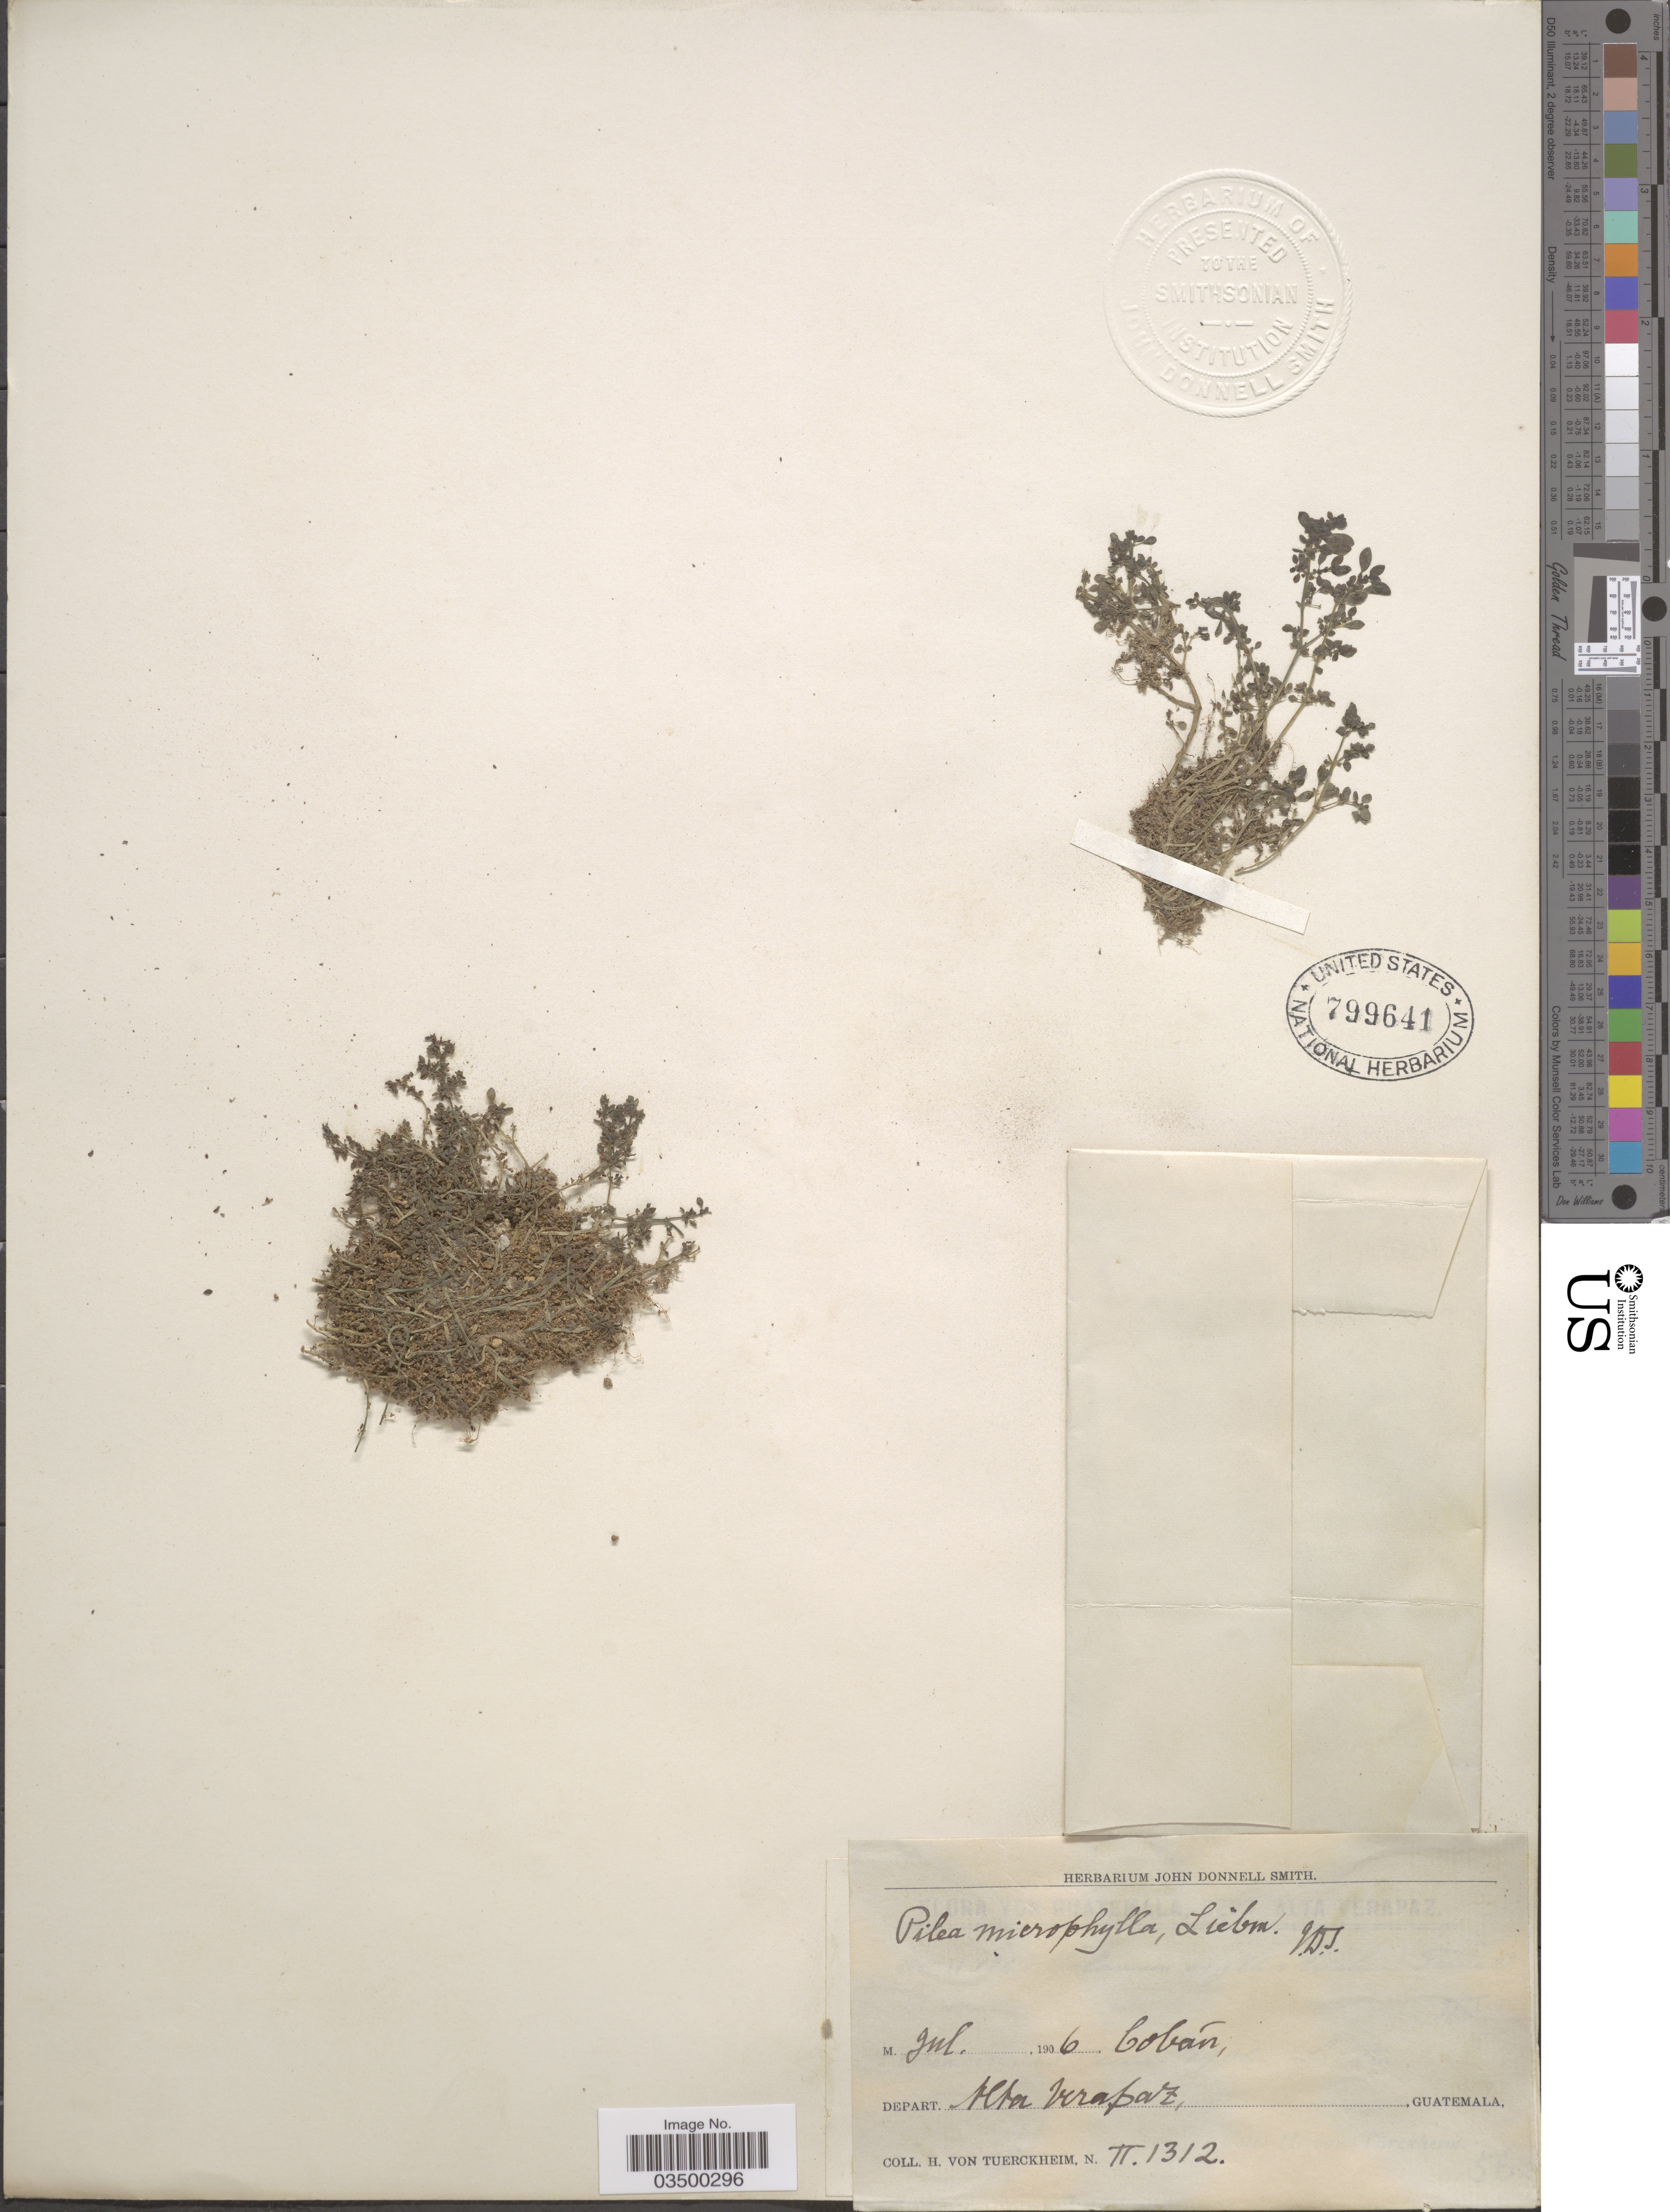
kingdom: Plantae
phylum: Tracheophyta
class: Magnoliopsida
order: Rosales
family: Urticaceae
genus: Pilea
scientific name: Pilea microphylla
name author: (L.) Liebm.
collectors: H. von Türckheim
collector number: II1312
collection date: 1906-07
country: Guatemala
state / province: Alta Verapaz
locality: Cobán, Depart. Alta Verapaz.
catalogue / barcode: US 799641